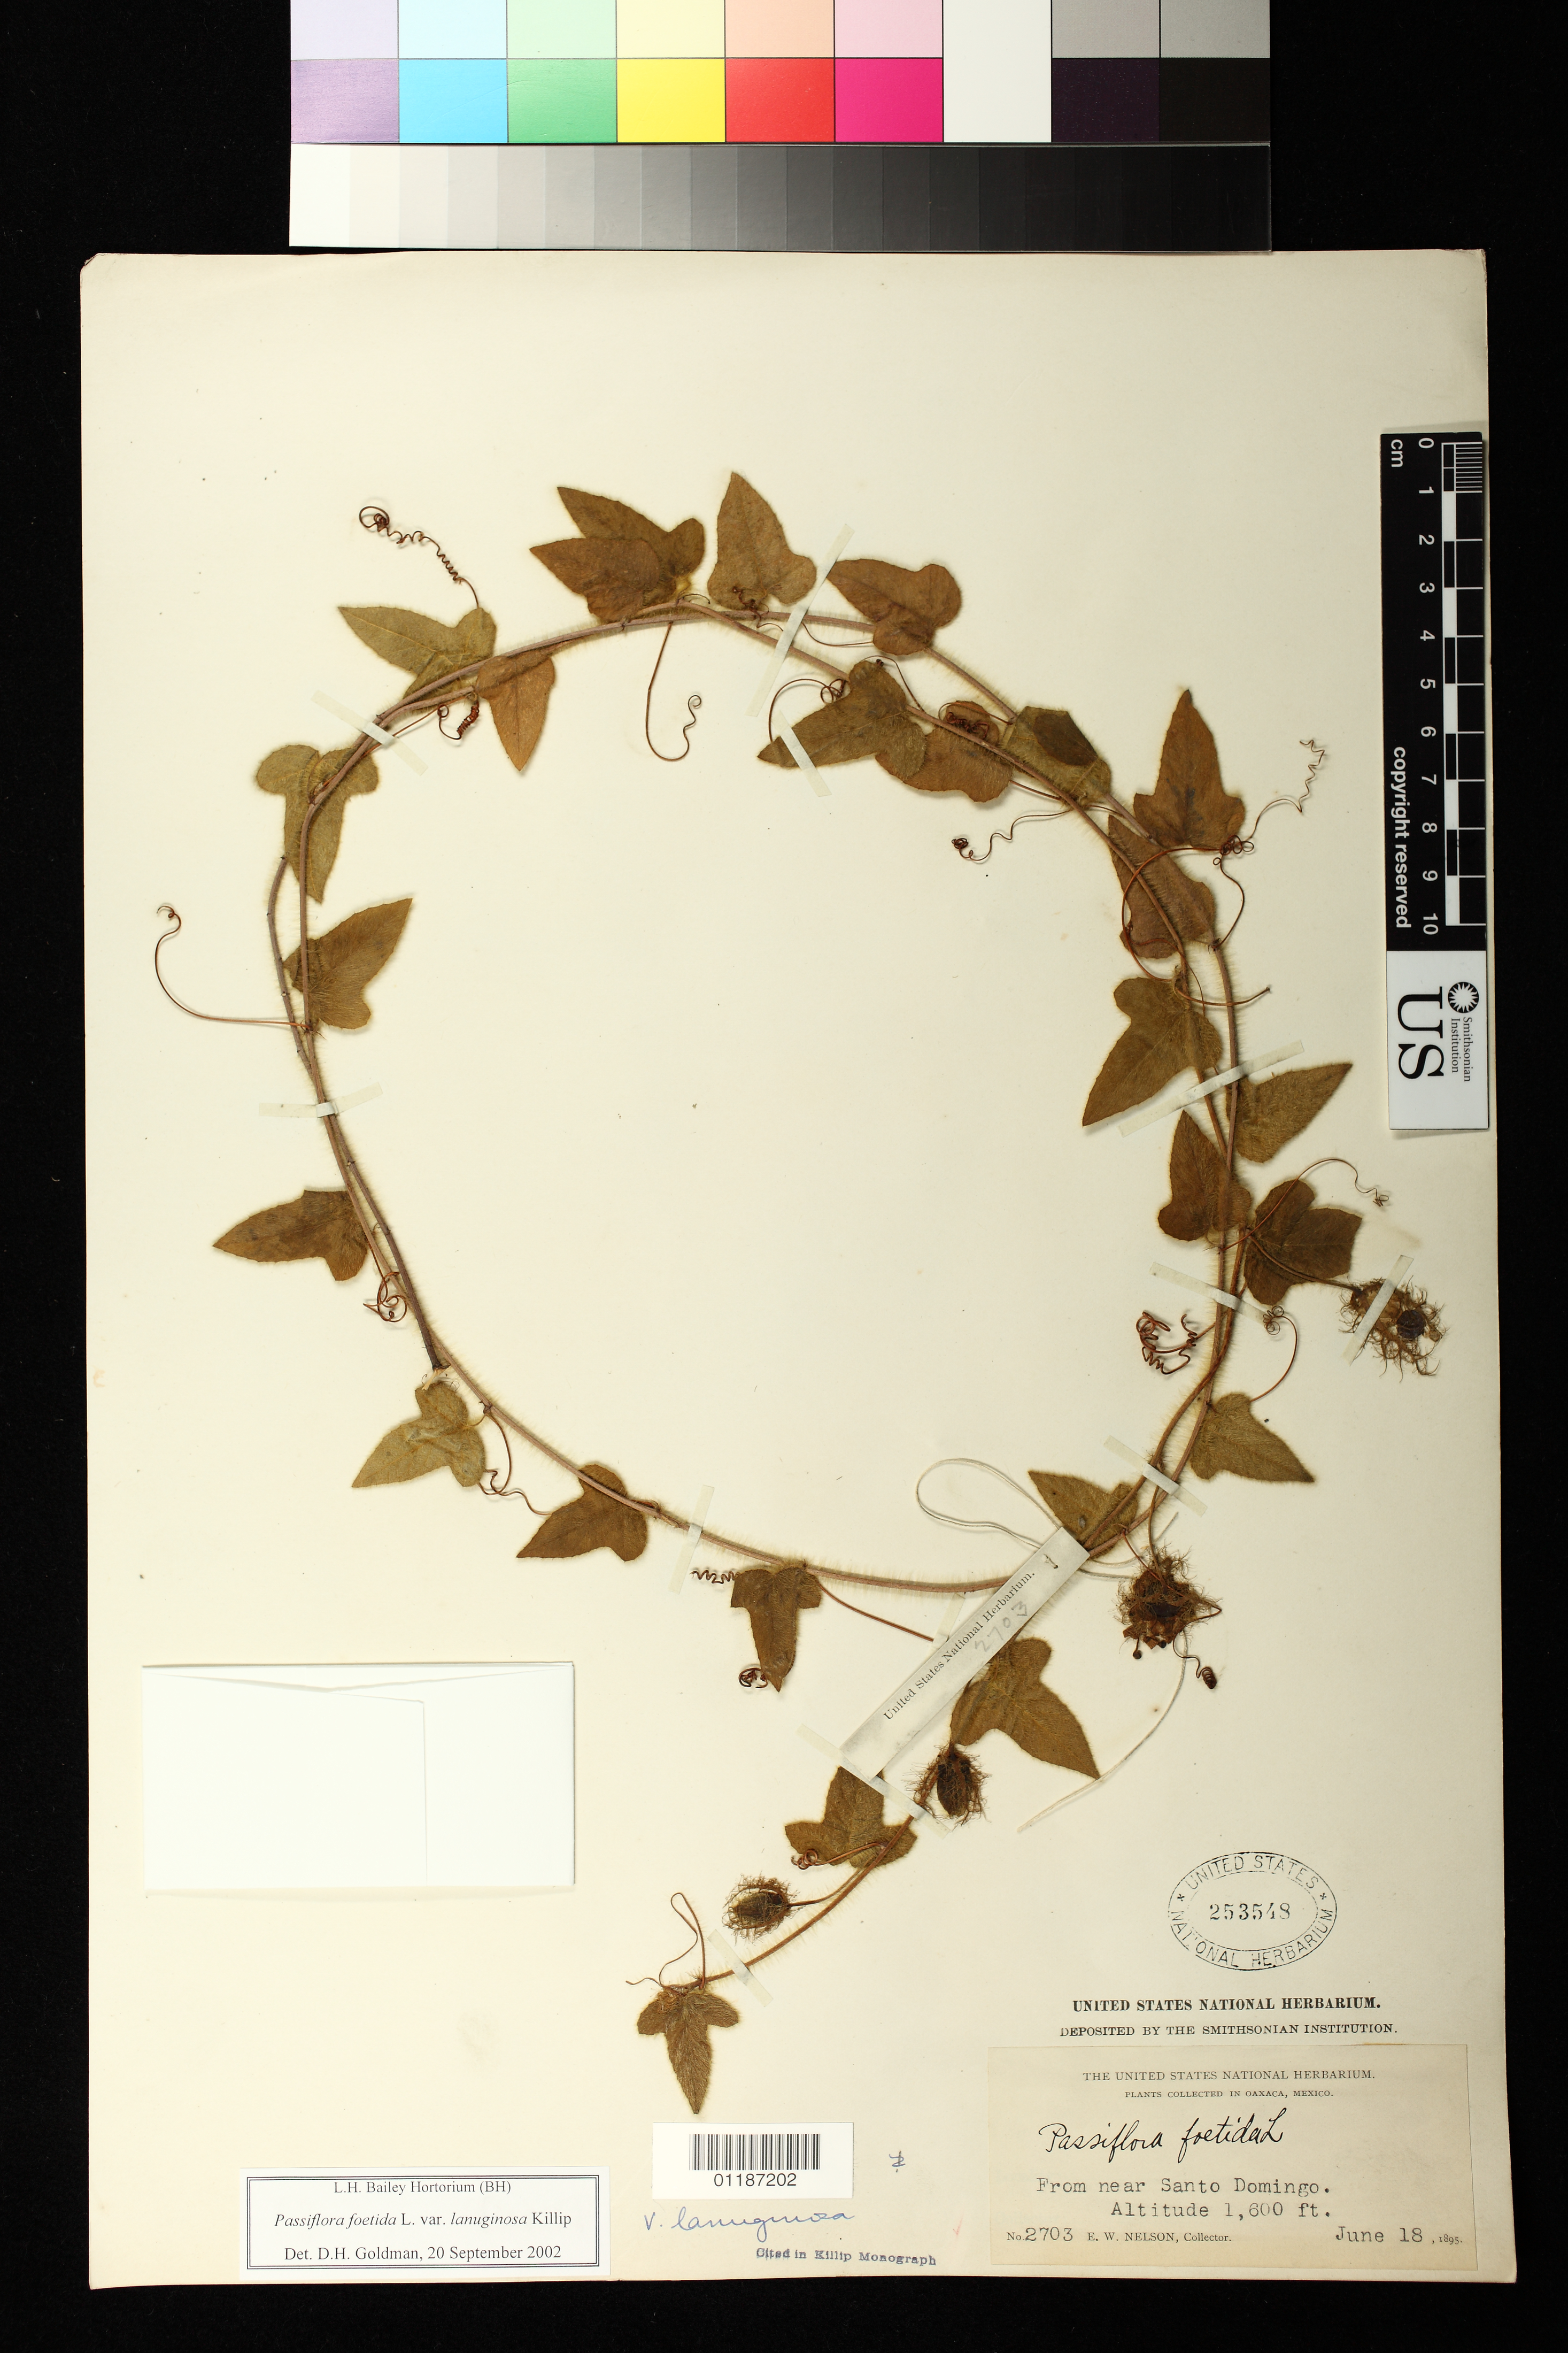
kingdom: Plantae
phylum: Tracheophyta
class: Magnoliopsida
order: Malpighiales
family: Passifloraceae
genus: Passiflora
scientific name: Passiflora foetida var. lanuginosa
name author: Killip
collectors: E. W. Nelson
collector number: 2703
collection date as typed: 18 Jun 1895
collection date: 1895-06-18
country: Mexico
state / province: Oaxaca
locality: From near Santo Domingo.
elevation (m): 488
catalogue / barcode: US 253548